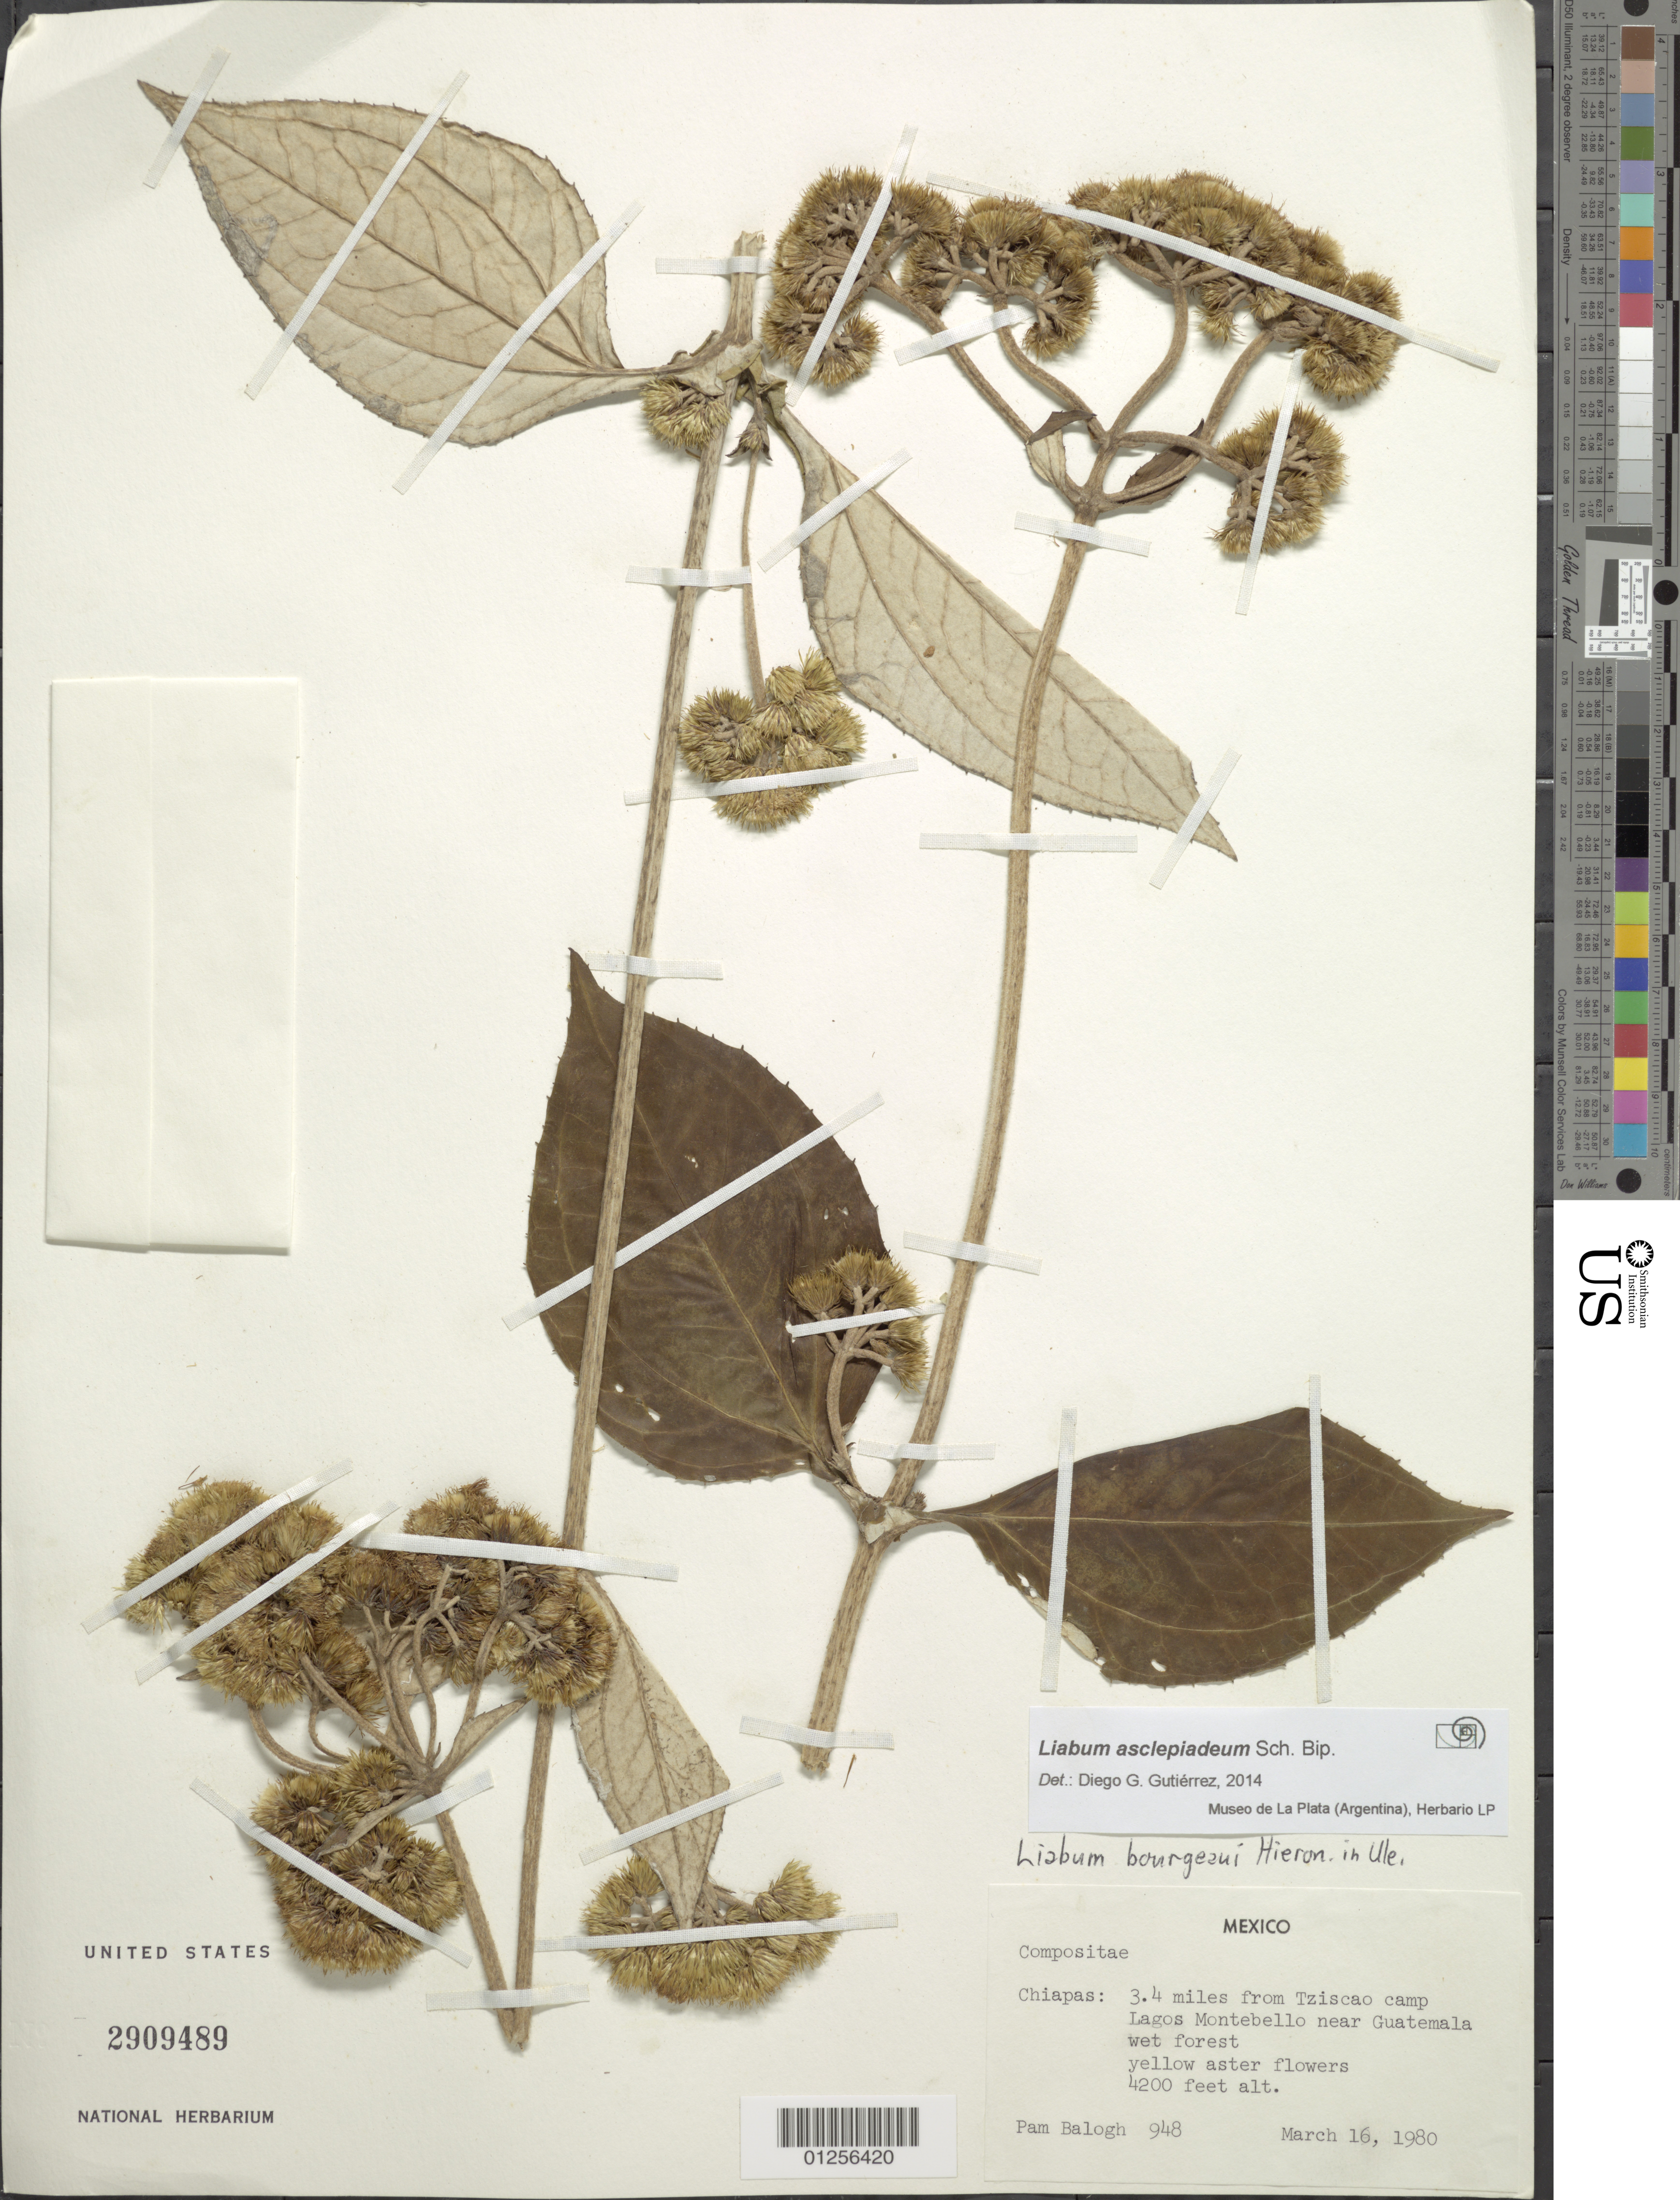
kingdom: Plantae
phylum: Tracheophyta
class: Magnoliopsida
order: Asterales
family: Asteraceae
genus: Liabum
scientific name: Liabum asclepiadeum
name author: Sch. Bip.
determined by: Gutierrez, D. G.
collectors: P. Balogh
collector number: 948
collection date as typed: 16 March 1980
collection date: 1980-03-16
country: Mexico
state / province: Chiapas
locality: Lagos Montebello, 3.4 miles from Tziscao camp, near Guatemala wet forest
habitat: Wet forests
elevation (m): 1280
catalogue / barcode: US 2909489